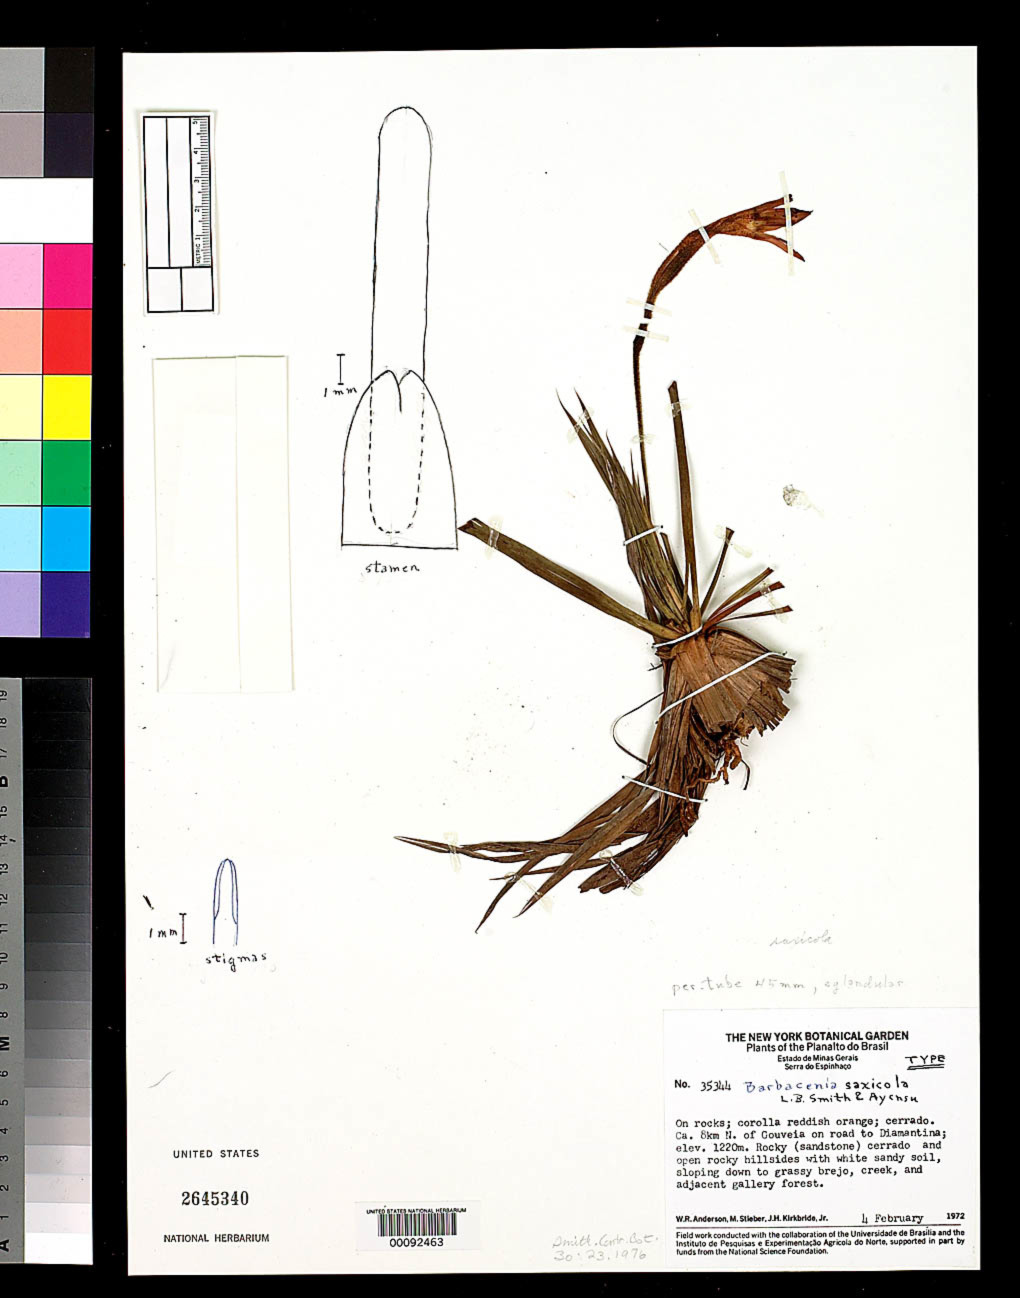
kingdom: Plantae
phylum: Tracheophyta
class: Liliopsida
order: Pandanales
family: Velloziaceae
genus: Barbacenia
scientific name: Barbacenia saxicola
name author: L.B. Sm. & Ayensu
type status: Holotype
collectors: W. R. Anderson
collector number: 35344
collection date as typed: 04 Feb 1972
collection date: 1972-02-04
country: Brazil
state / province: Minas Gerais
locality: North of Gouveia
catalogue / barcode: US 2645340